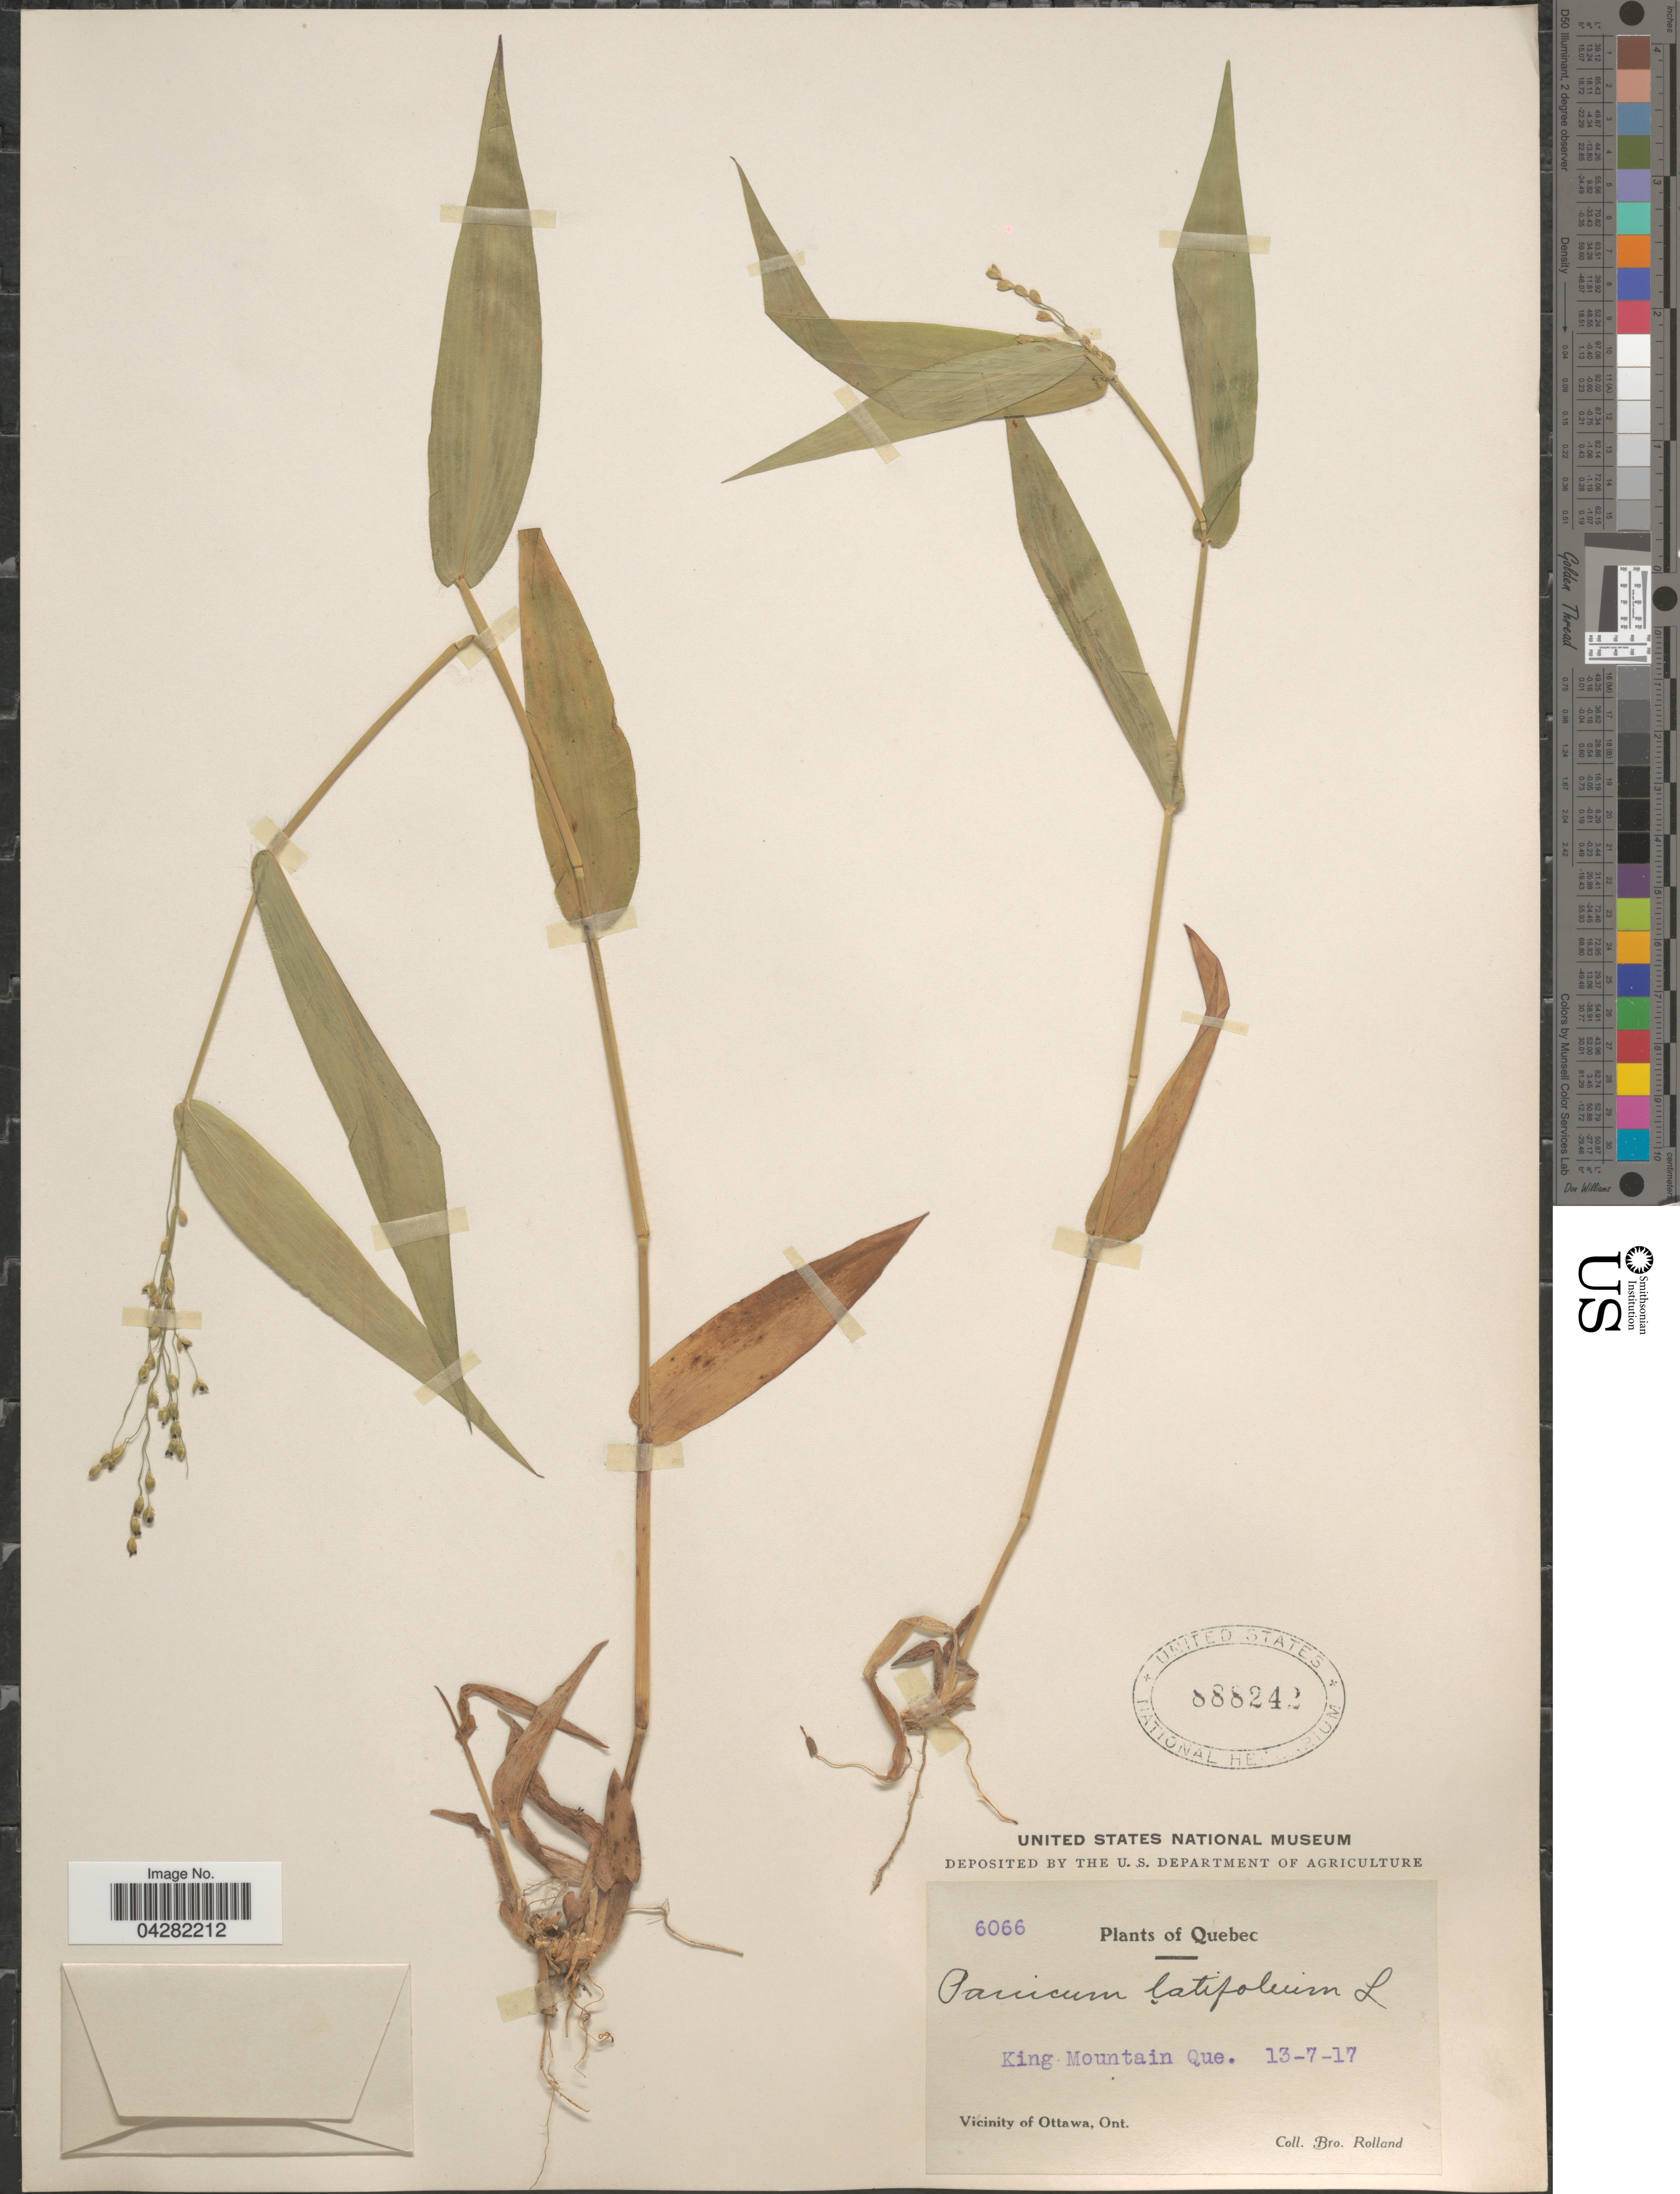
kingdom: Plantae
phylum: Tracheophyta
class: Liliopsida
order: Poales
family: Poaceae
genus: Dichanthelium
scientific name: Dichanthelium latifolium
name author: (L.) Harvill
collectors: B. Rolland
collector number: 6066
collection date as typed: Transcribed d/m/y: 13/7/17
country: Canada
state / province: Ontario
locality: King Mountain. Vicinity of Ottawa.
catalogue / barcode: US 888242